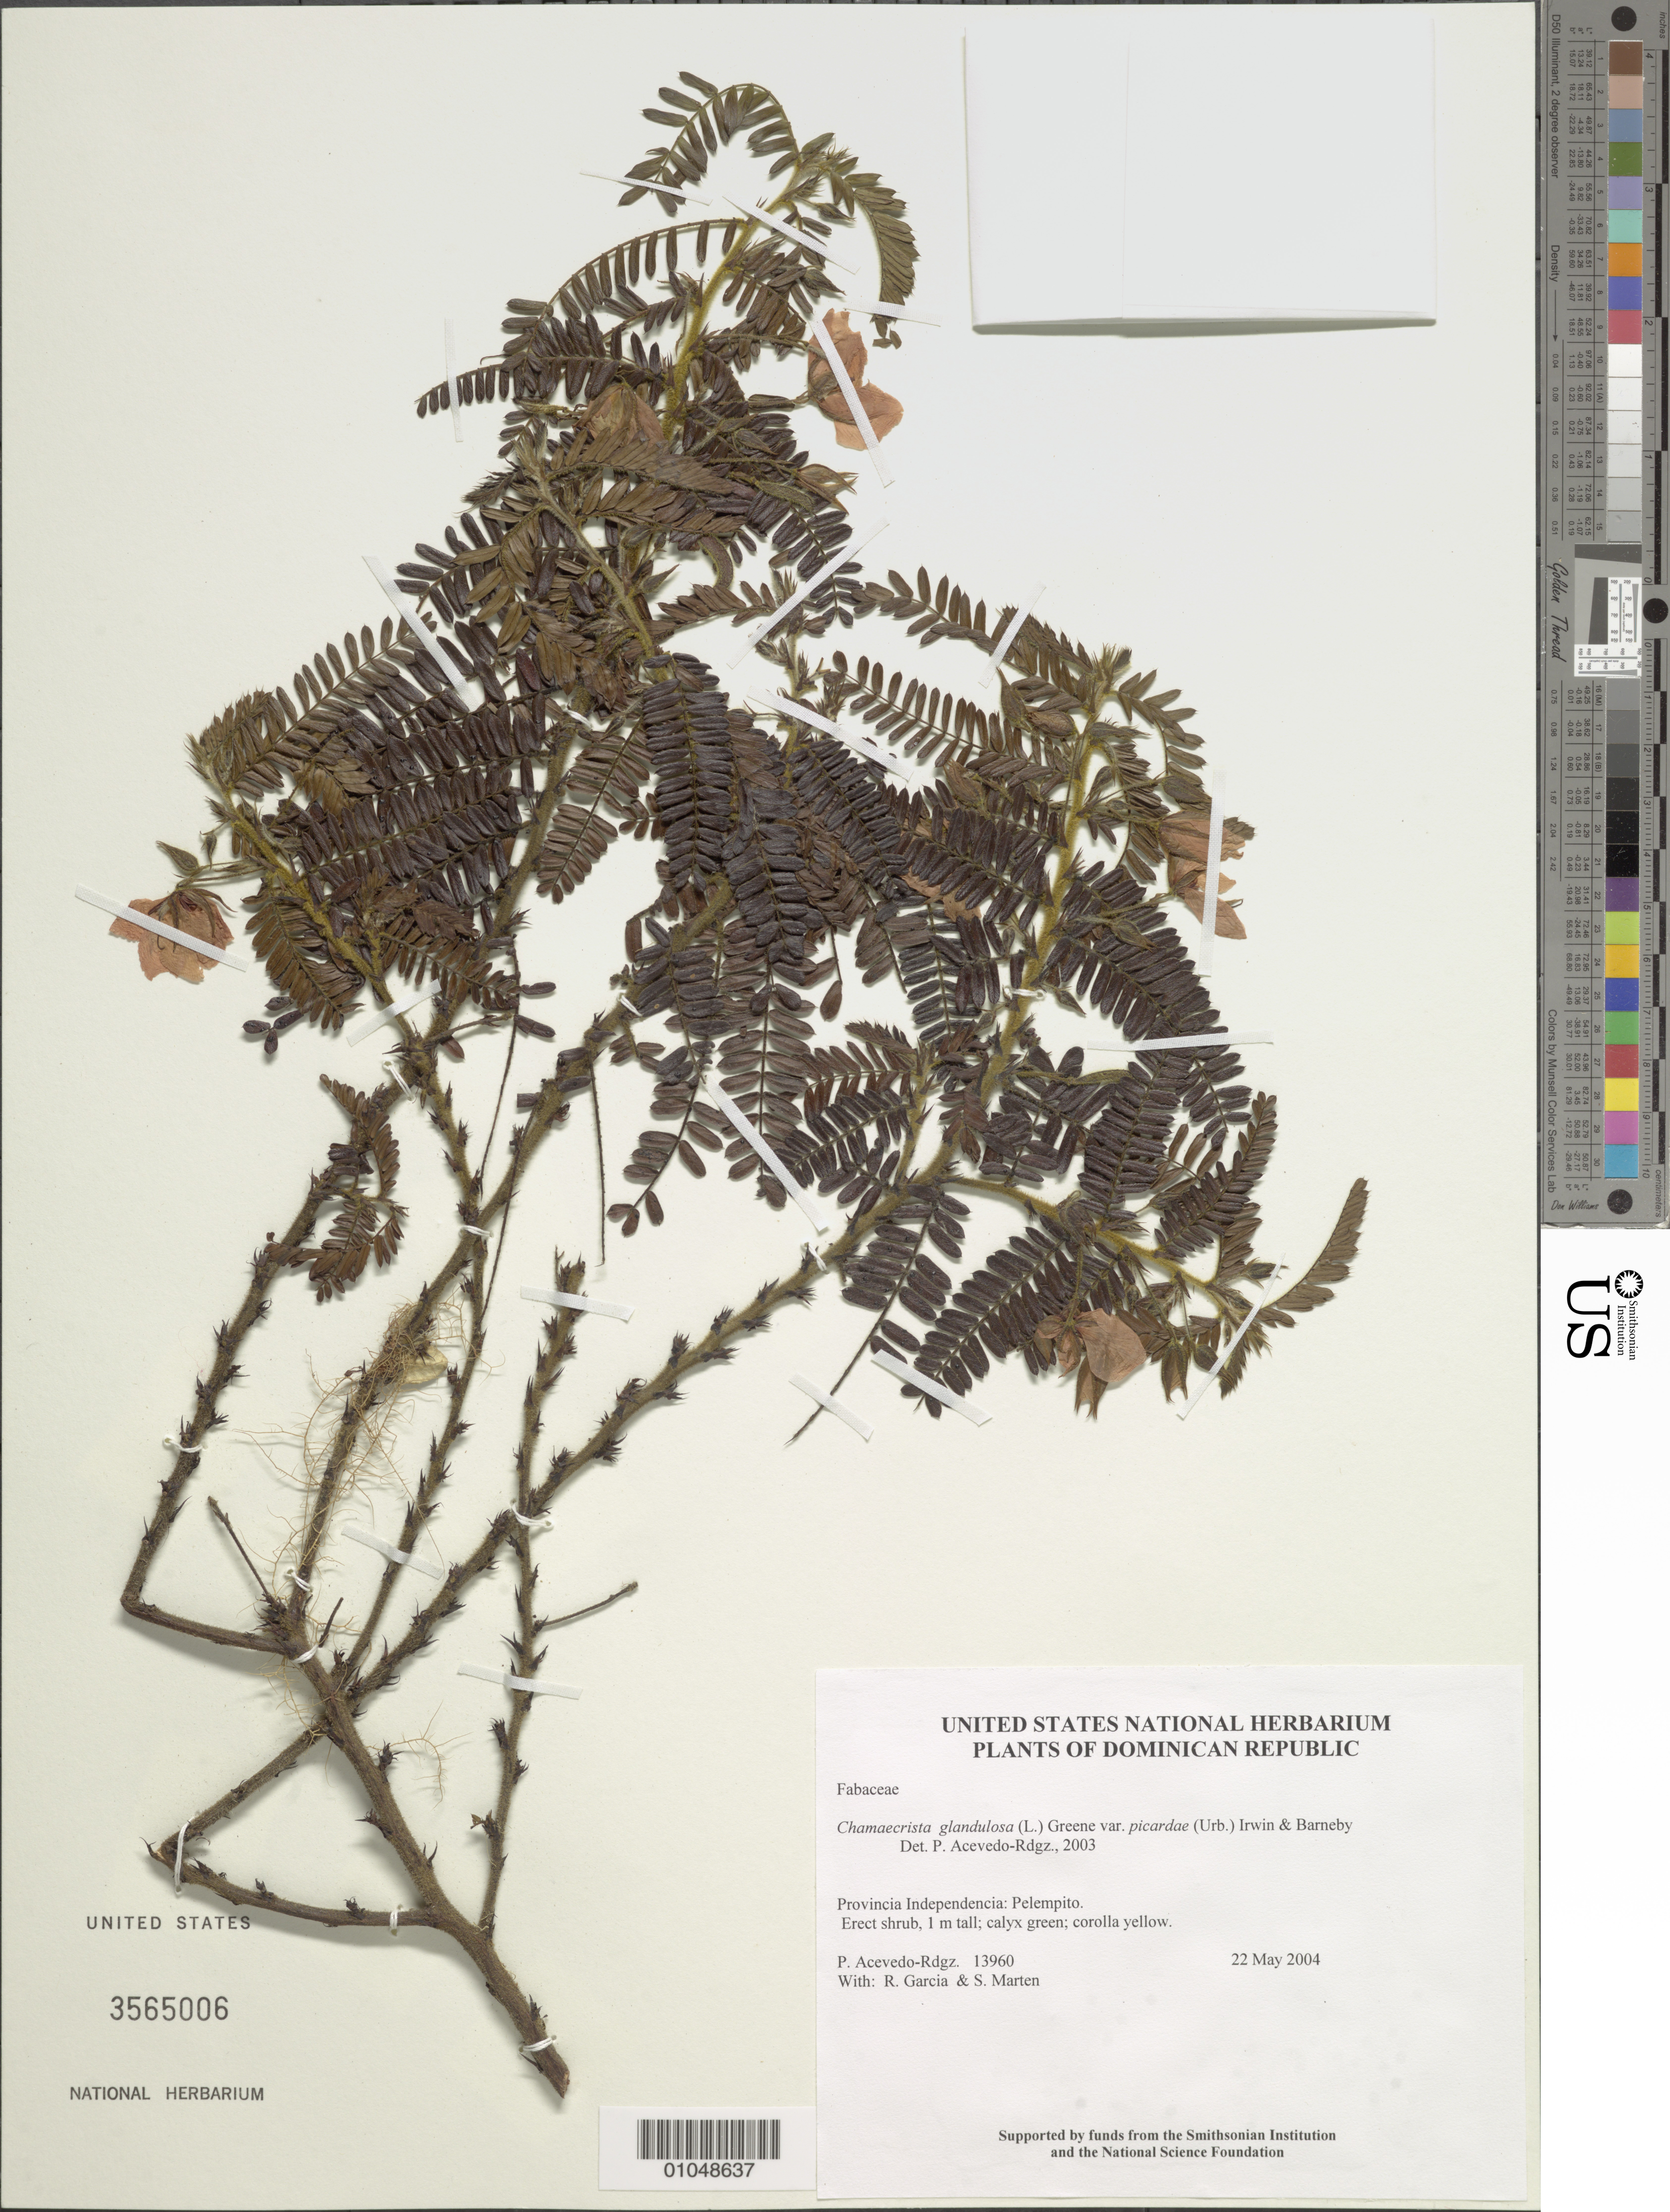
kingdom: Plantae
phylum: Tracheophyta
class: Magnoliopsida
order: Fabales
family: Fabaceae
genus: Chamaecrista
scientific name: Chamaecrista glandulosa var. picardae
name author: (Urb.) H.S. Irwin & Barneby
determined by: Acevedo-Rodríguez, P., (BOT), Smithsonian Institution - National Museum of Natural History (UNITED STATES)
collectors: P. Acevedo-Rodr., R. G. García & S. Marten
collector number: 13960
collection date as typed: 22 May 2004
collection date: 2004-05-22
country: Dominican Republic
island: Hispaniola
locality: Provincia Independencia: Pelempito.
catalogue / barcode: US 3565006